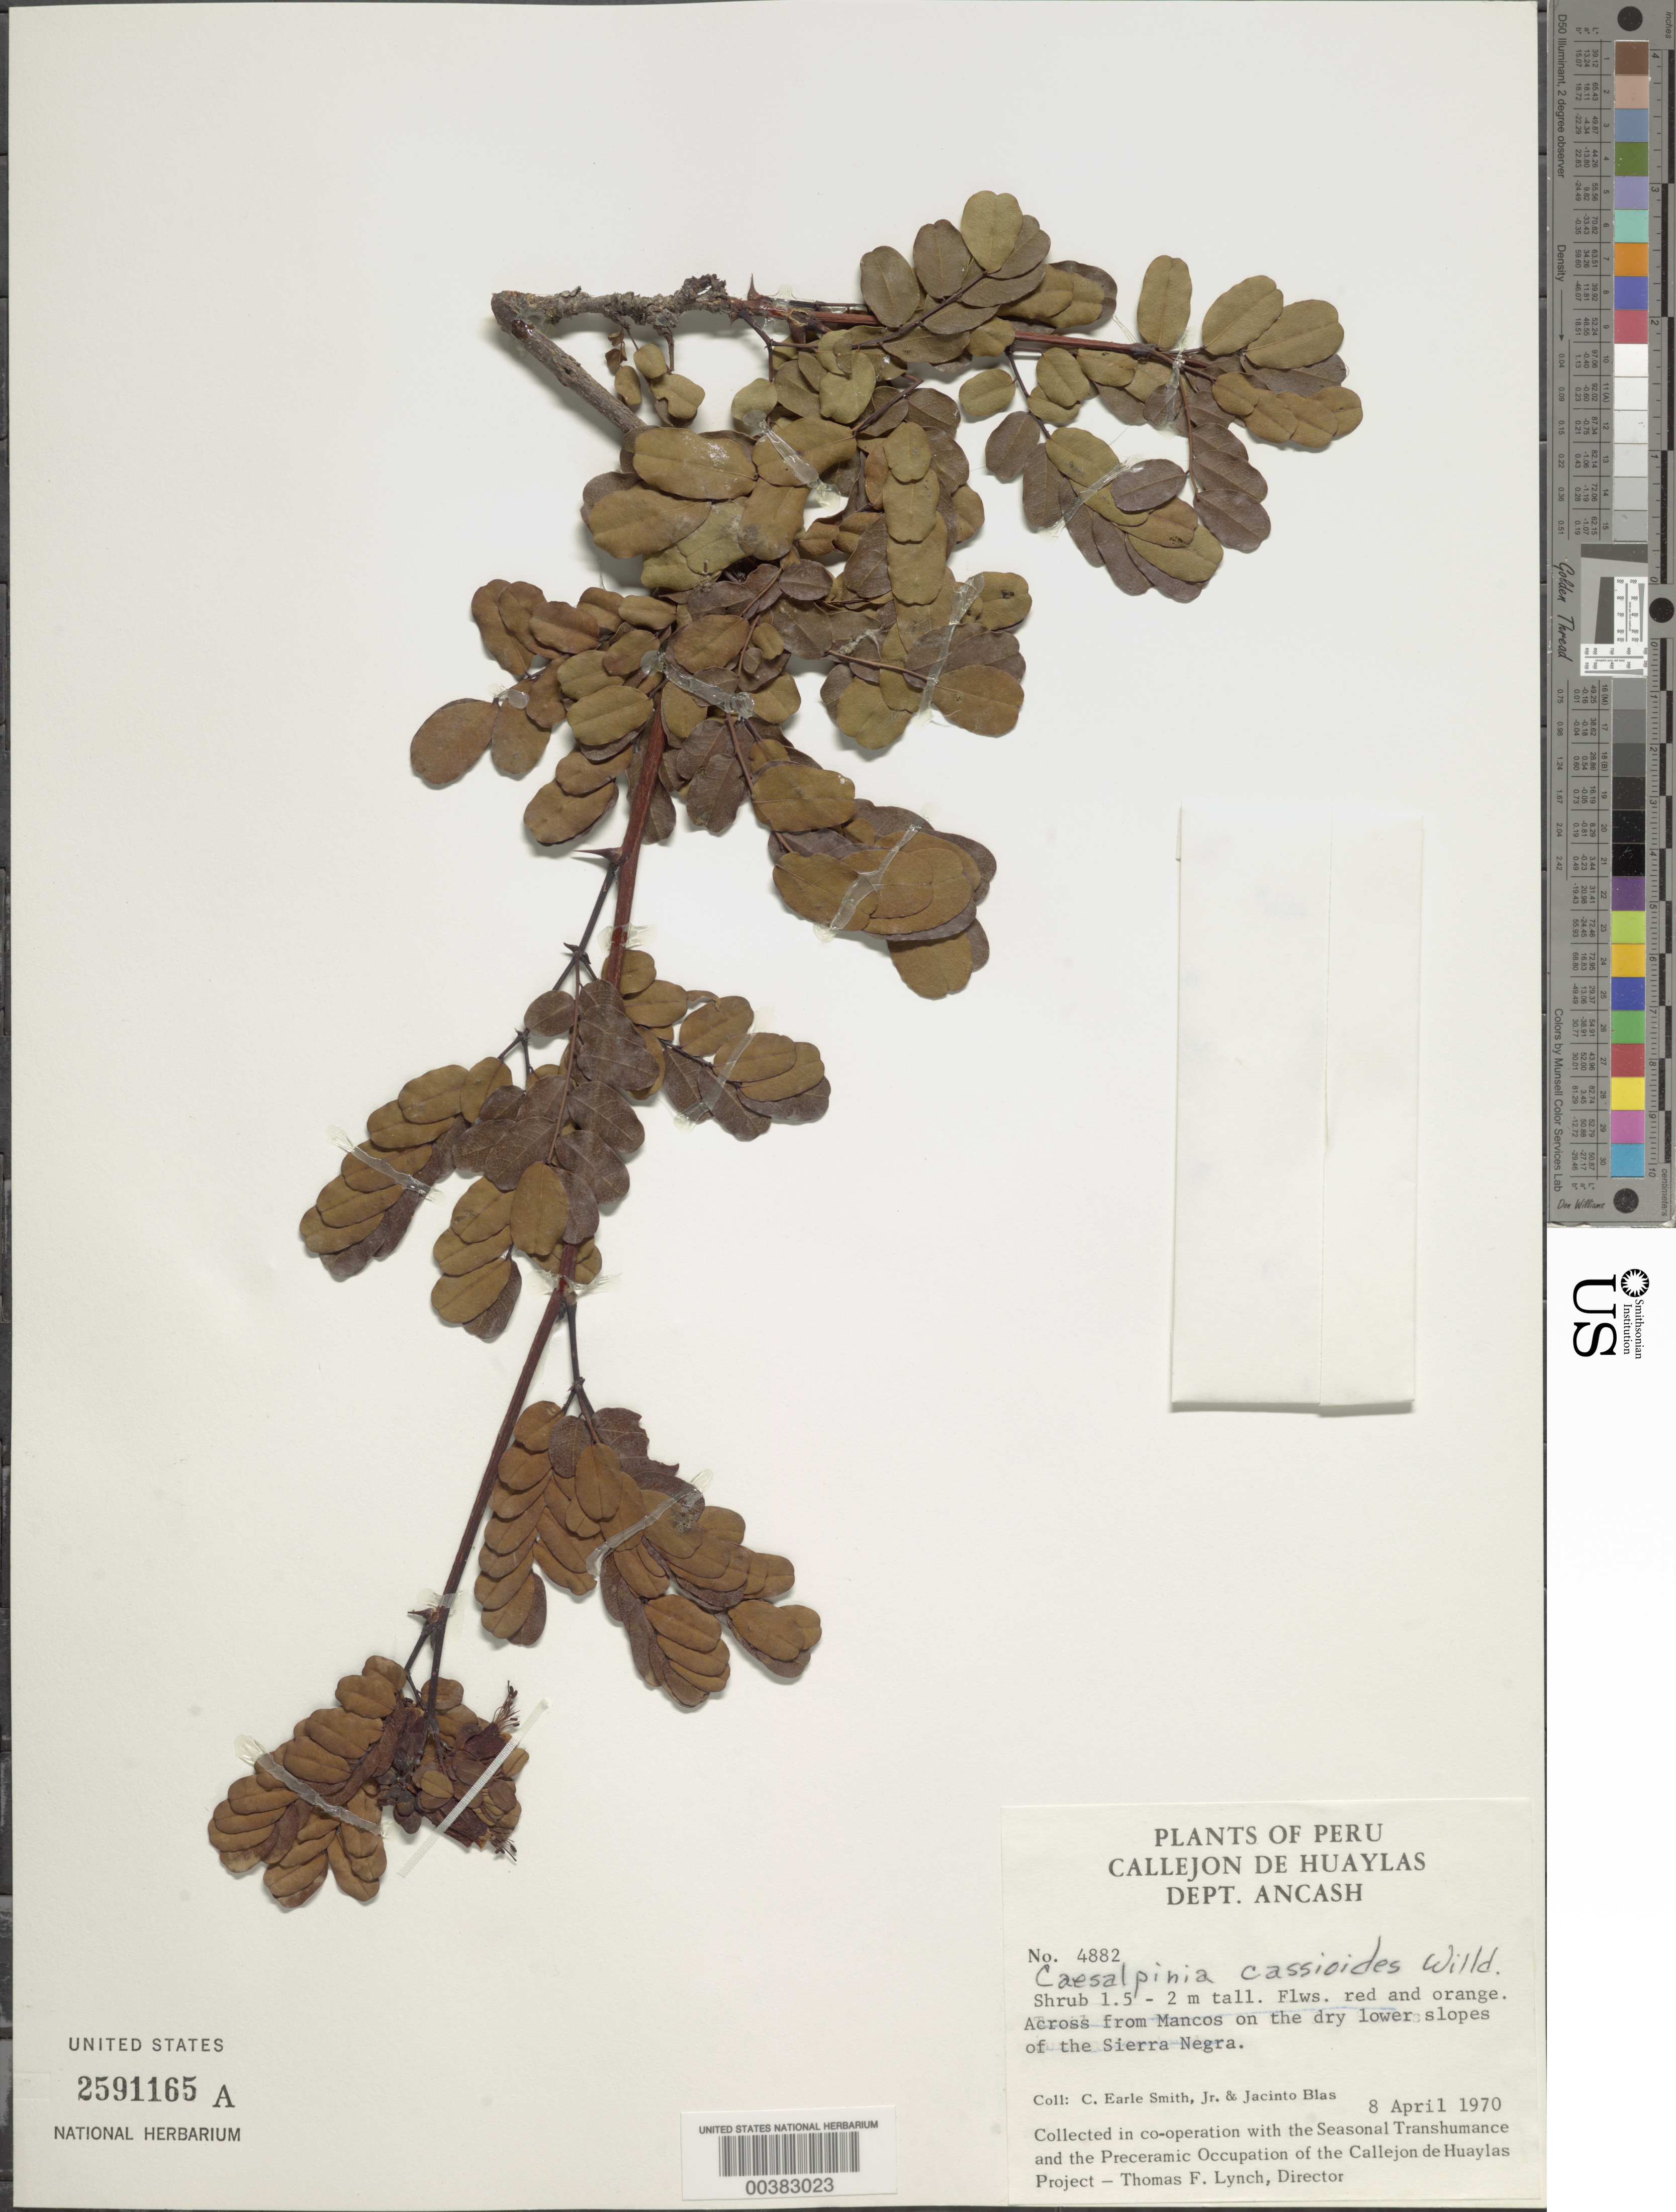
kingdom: Plantae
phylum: Tracheophyta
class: Magnoliopsida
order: Fabales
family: Fabaceae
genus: Caesalpinia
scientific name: Caesalpinia cassioides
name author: Willd.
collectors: C. E. Smith Jr. & J. Blas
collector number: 4882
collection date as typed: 08 Apr 1970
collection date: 1970-04-08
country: Peru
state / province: Ancash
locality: across from Mancos on the dry lower slopes of the Sierra Negra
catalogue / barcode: US 2591165A